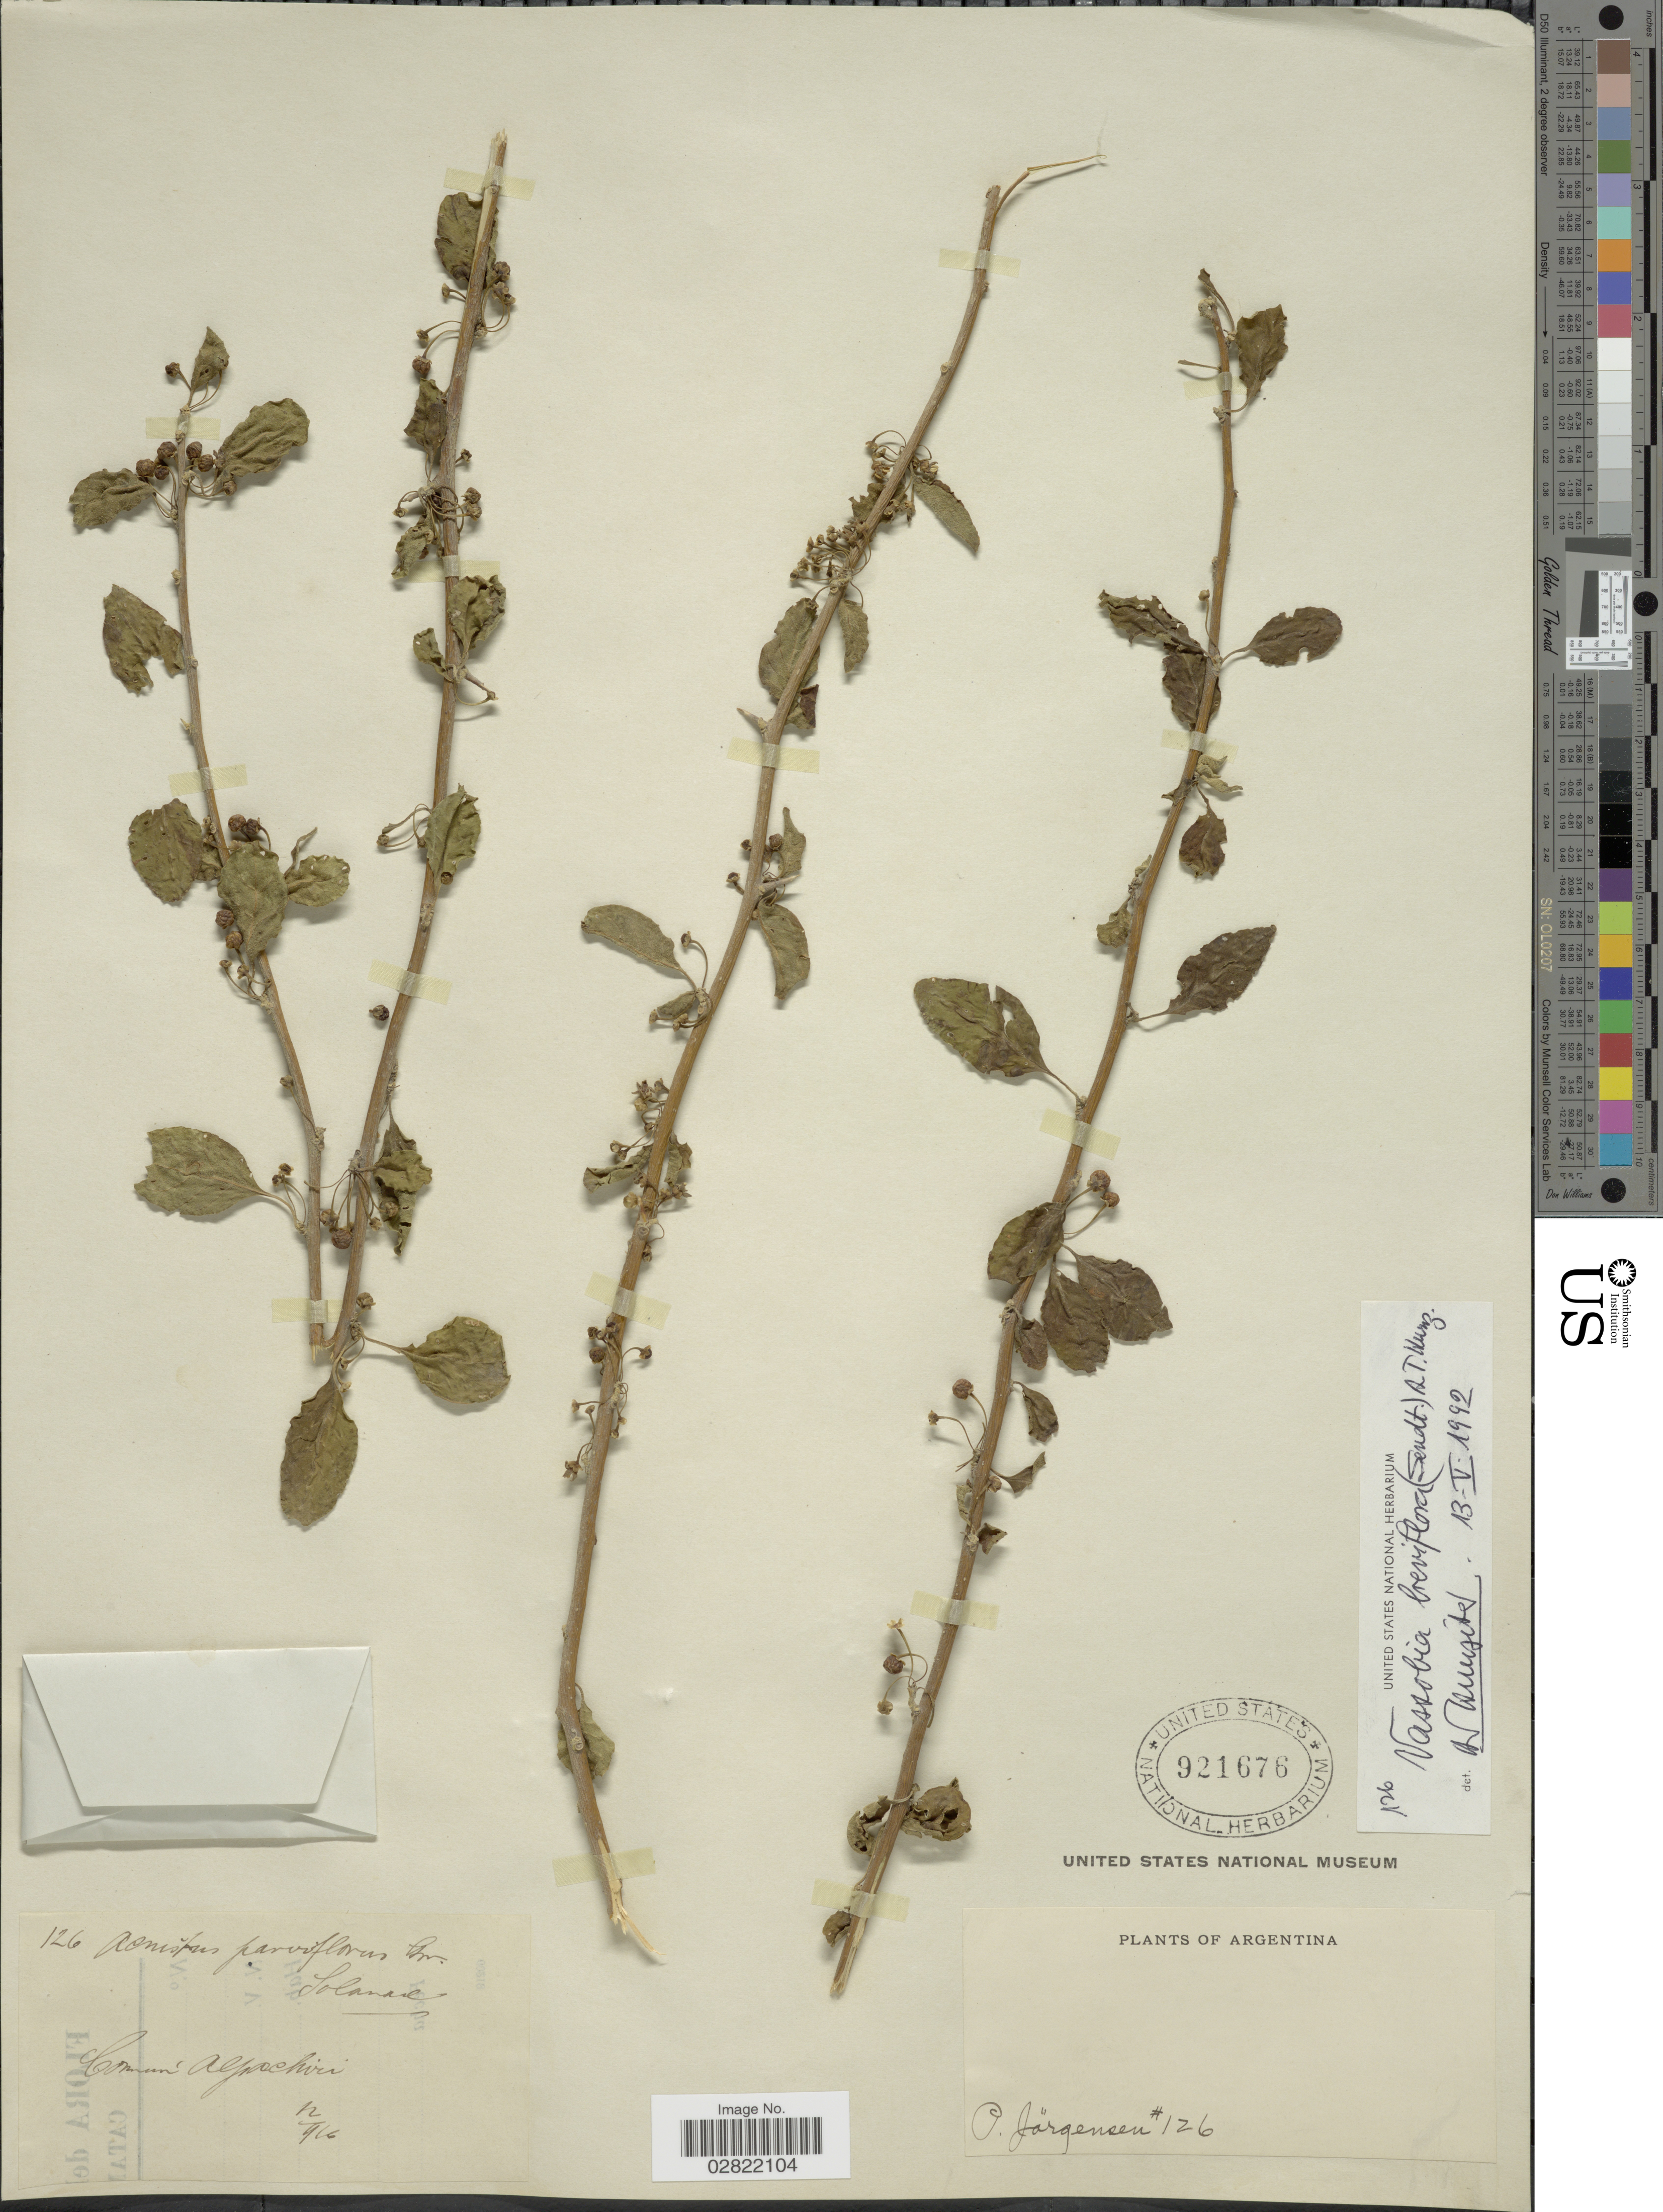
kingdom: Plantae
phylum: Tracheophyta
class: Magnoliopsida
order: Solanales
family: Solanaceae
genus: Vassobia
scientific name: Vassobia breviflora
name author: (Sendt.) Hunz.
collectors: P. Jörgensen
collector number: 126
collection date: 1916-12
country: Argentina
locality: Comun Alpachiri.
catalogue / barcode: US 921676